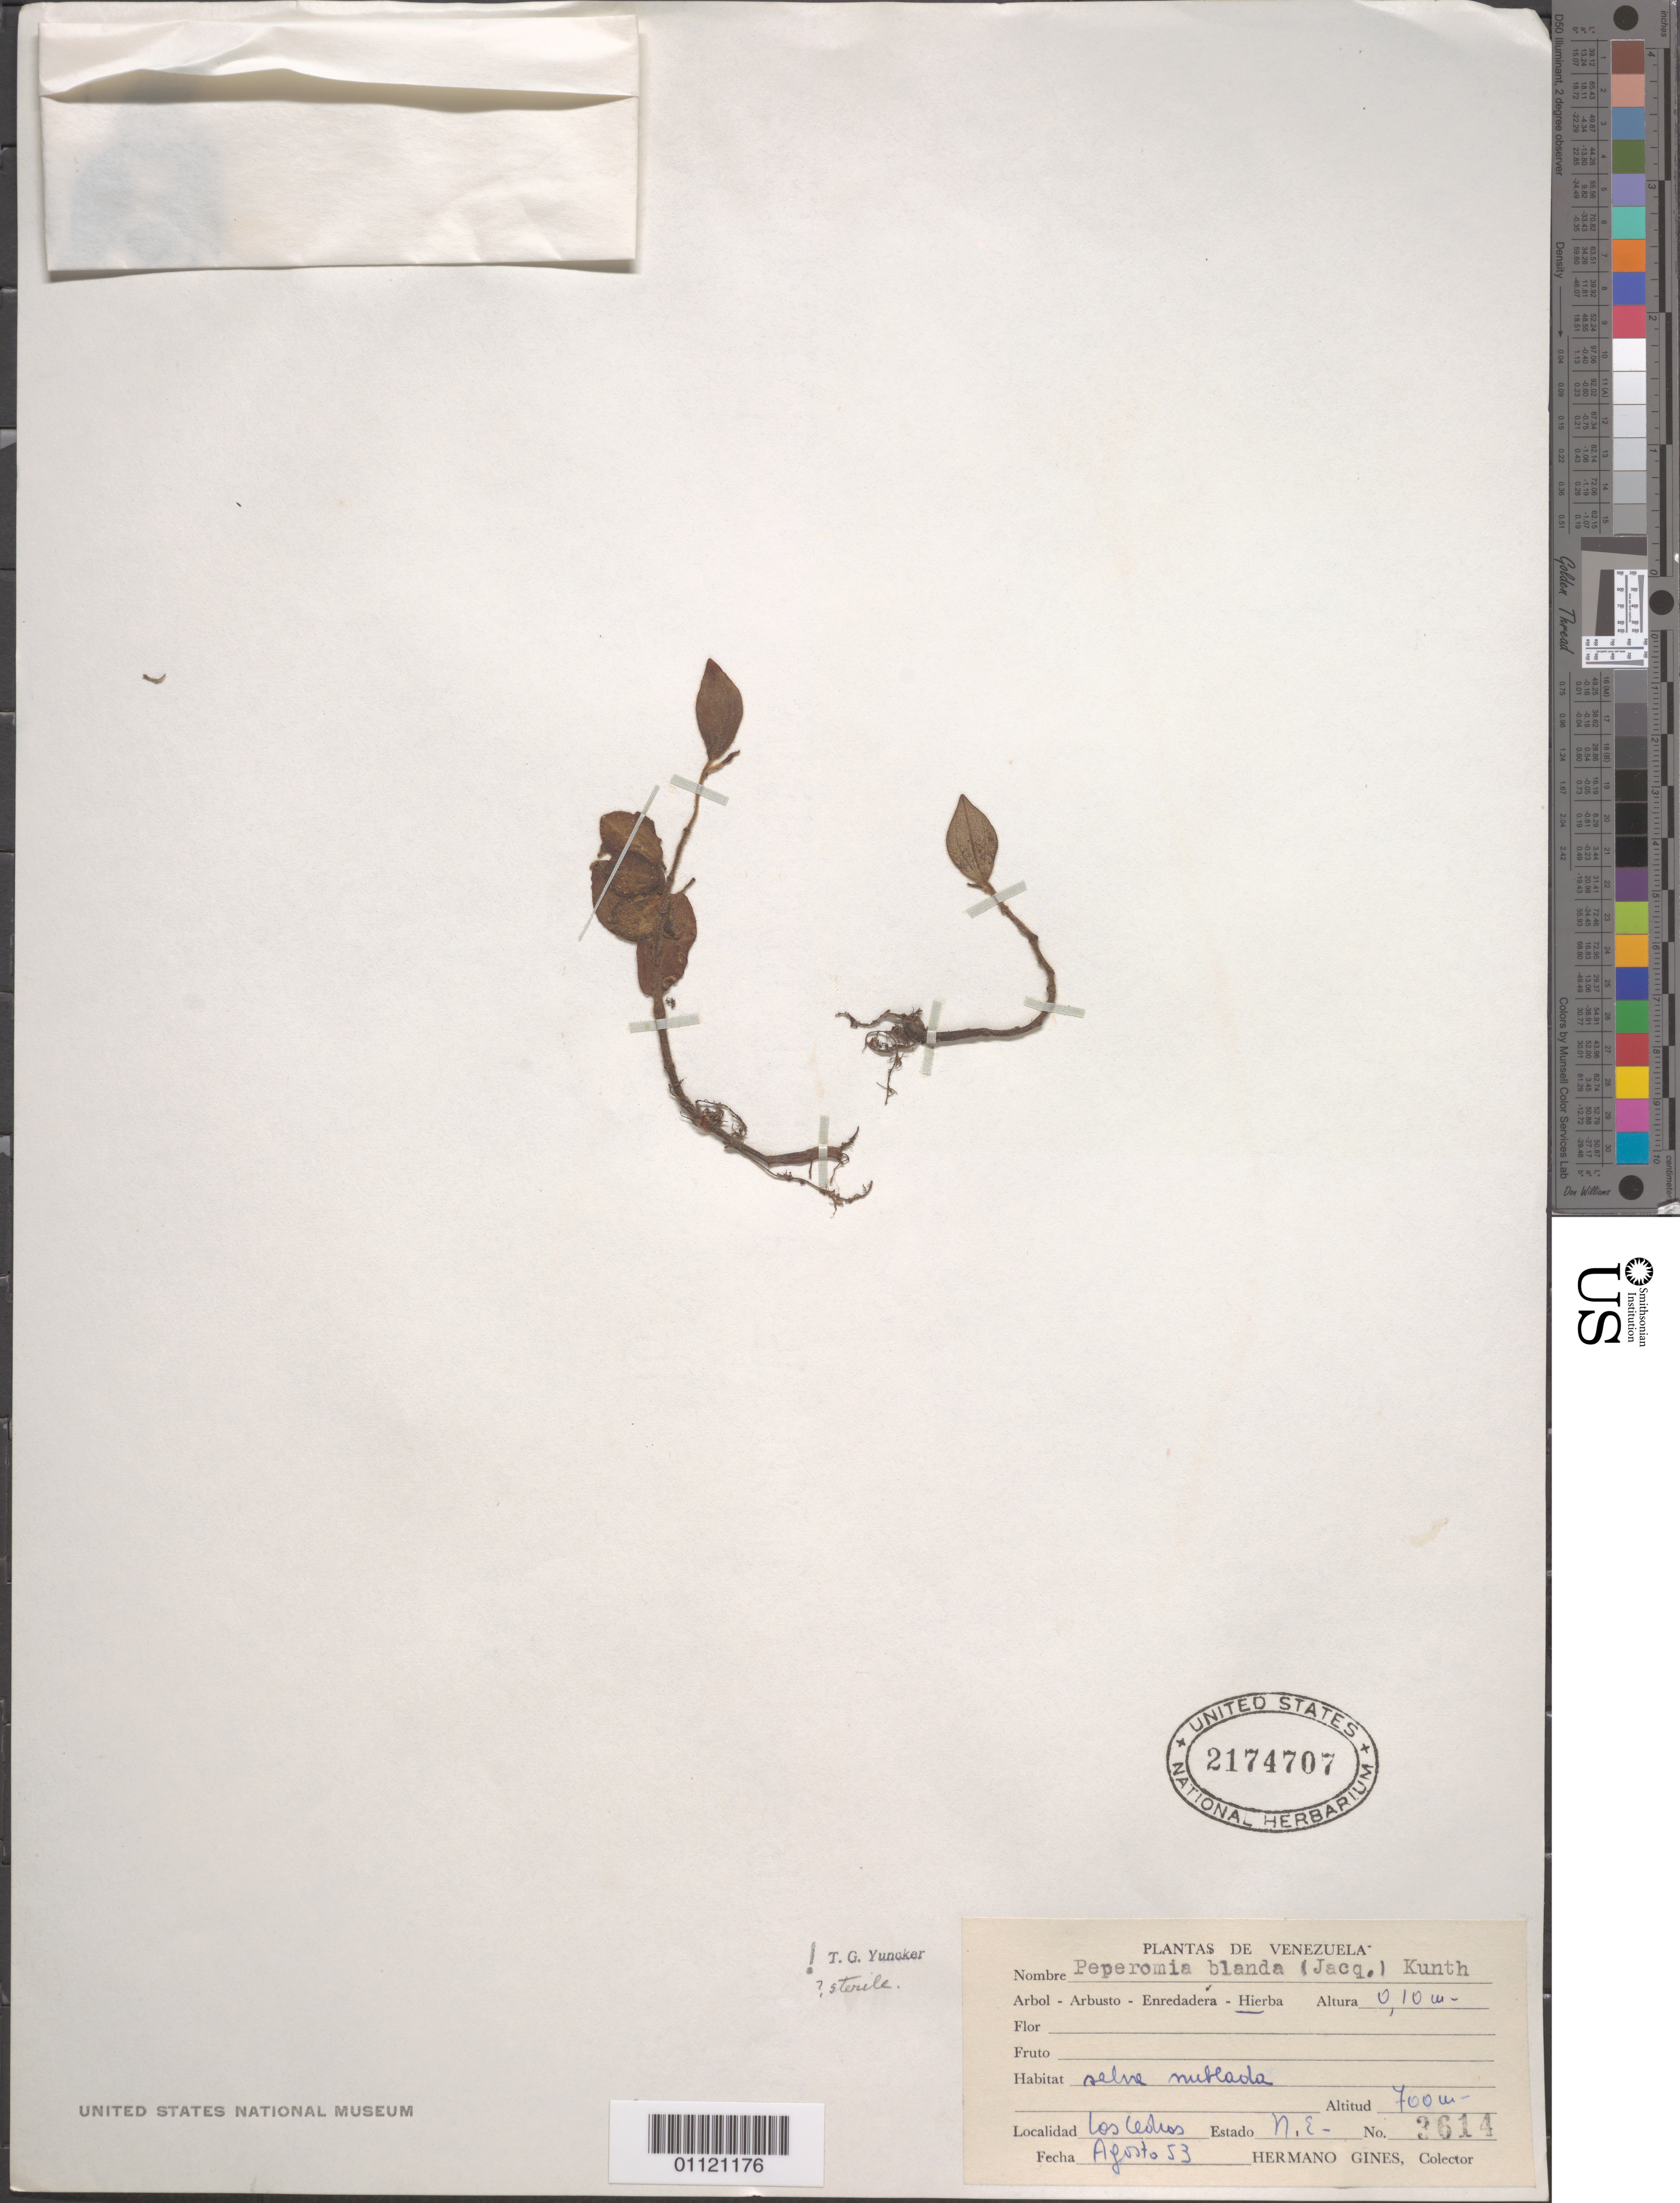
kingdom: Plantae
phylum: Tracheophyta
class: Magnoliopsida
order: Piperales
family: Piperaceae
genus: Peperomia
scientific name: Peperomia blanda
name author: (Jacq.) Kunth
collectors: Bro. Gines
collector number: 3614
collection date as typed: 01 Aug 1953 to 31 Aug 1953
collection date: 1953-08-01/1953-08-31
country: Venezuela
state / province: Nueva Esparta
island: Margarita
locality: Los Cedros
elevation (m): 700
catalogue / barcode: US 2174707